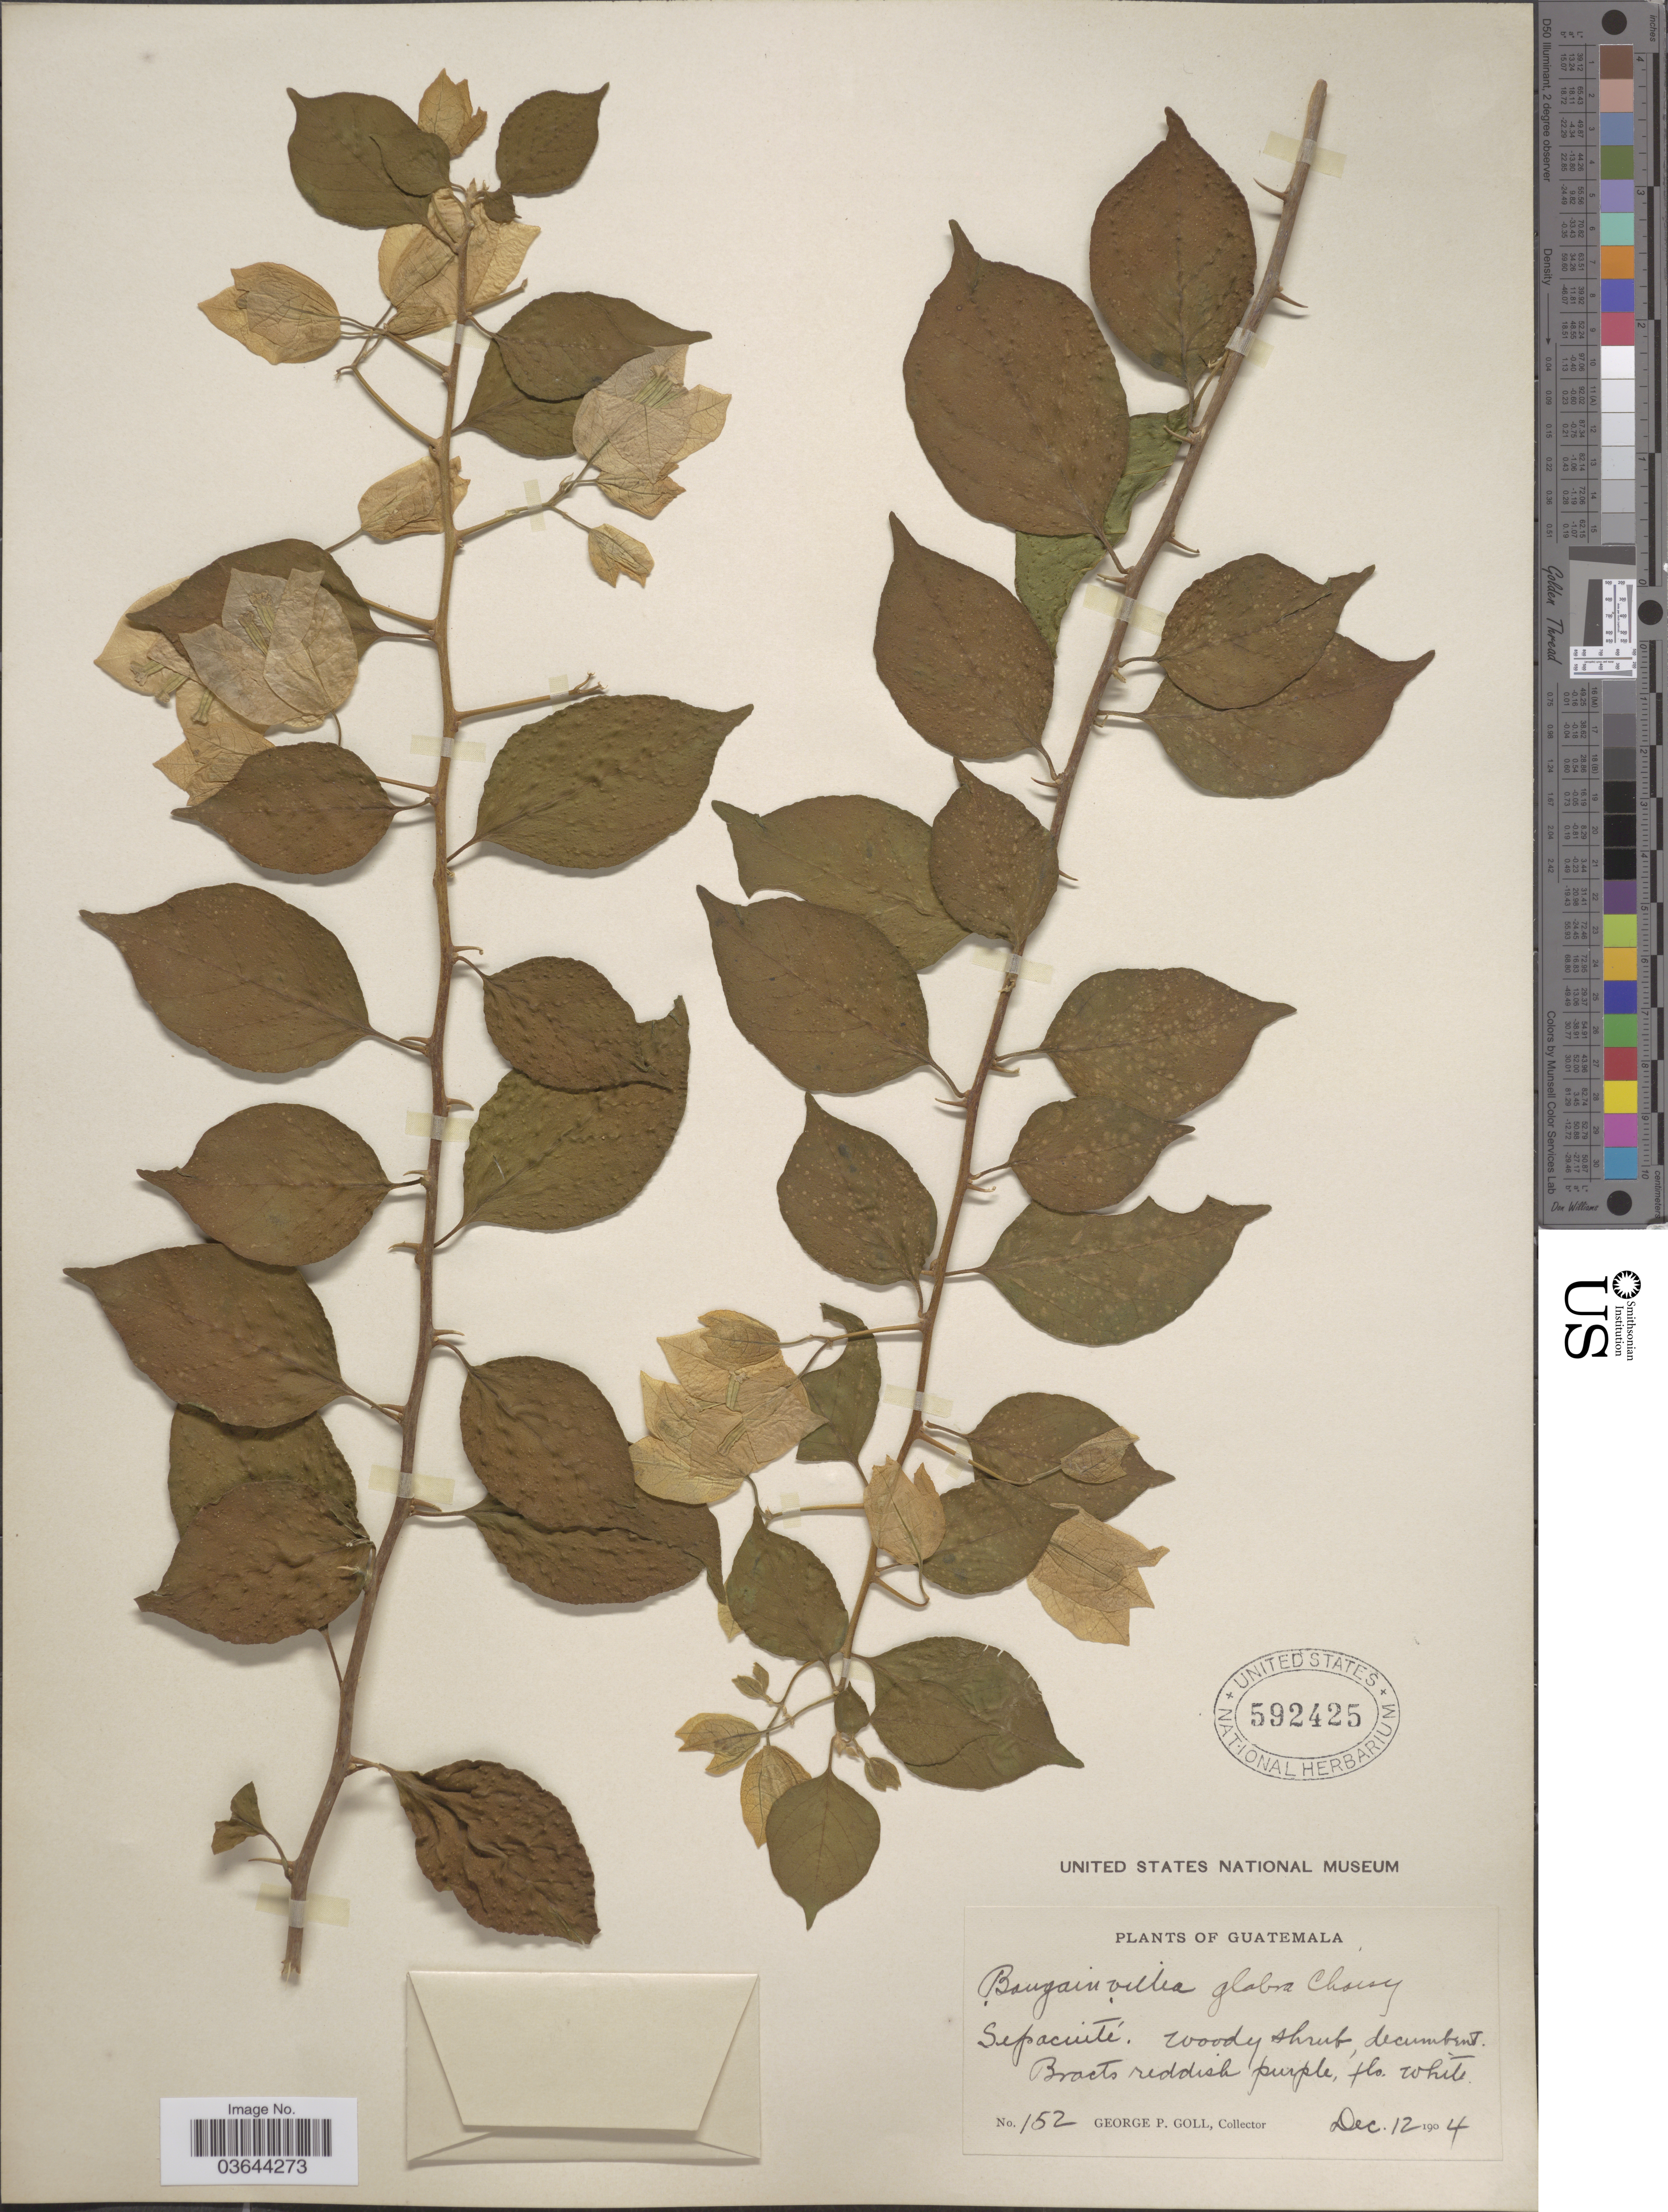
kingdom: Plantae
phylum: Tracheophyta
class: Magnoliopsida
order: Caryophyllales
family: Nyctaginaceae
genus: Bougainvillea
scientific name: Bougainvillea glabra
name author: Choisy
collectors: G. P. Goll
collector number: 152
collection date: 1904-12-12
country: Guatemala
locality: Sepacuité.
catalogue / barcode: US 592425